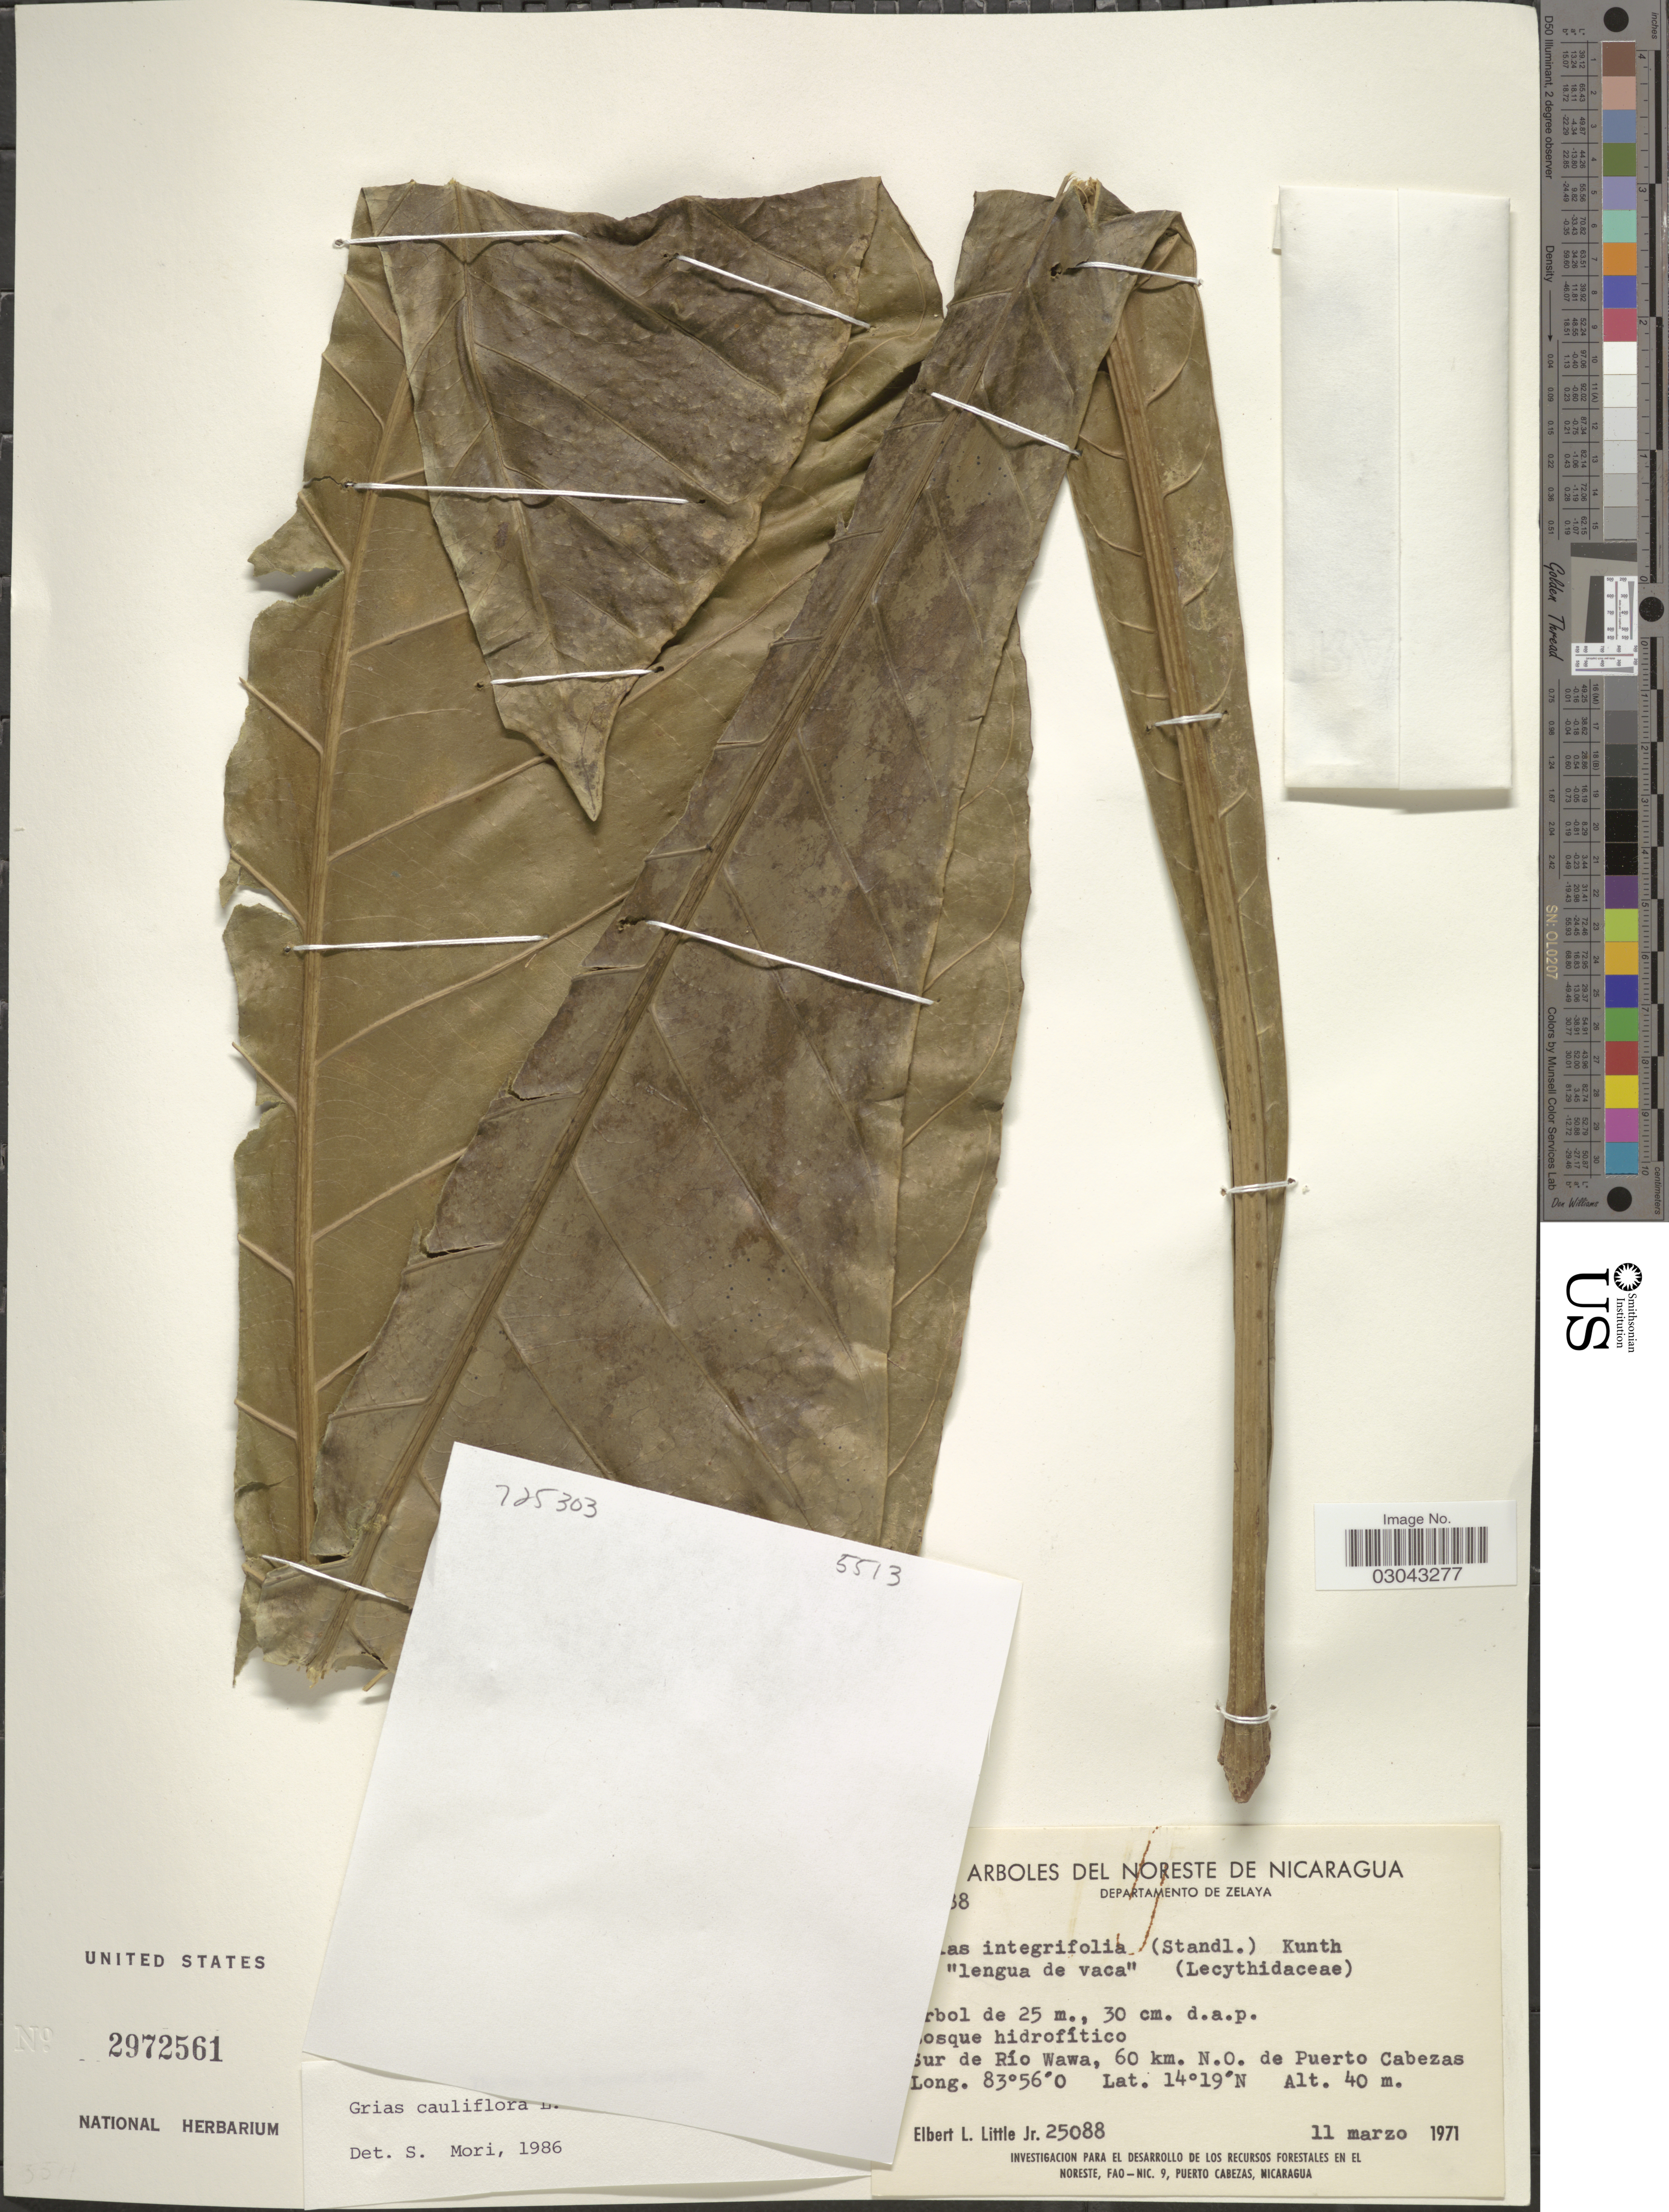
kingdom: Plantae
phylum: Tracheophyta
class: Magnoliopsida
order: Ericales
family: Lecythidaceae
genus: Grias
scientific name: Grias cauliflora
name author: L.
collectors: E. L. Little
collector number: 25088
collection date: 1971-03-11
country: Nicaragua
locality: Departamento De Zelaya, Sur de Río Wawa, 60 km. N.O. de Puerto Cabezas.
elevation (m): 40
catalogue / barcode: US 2972561